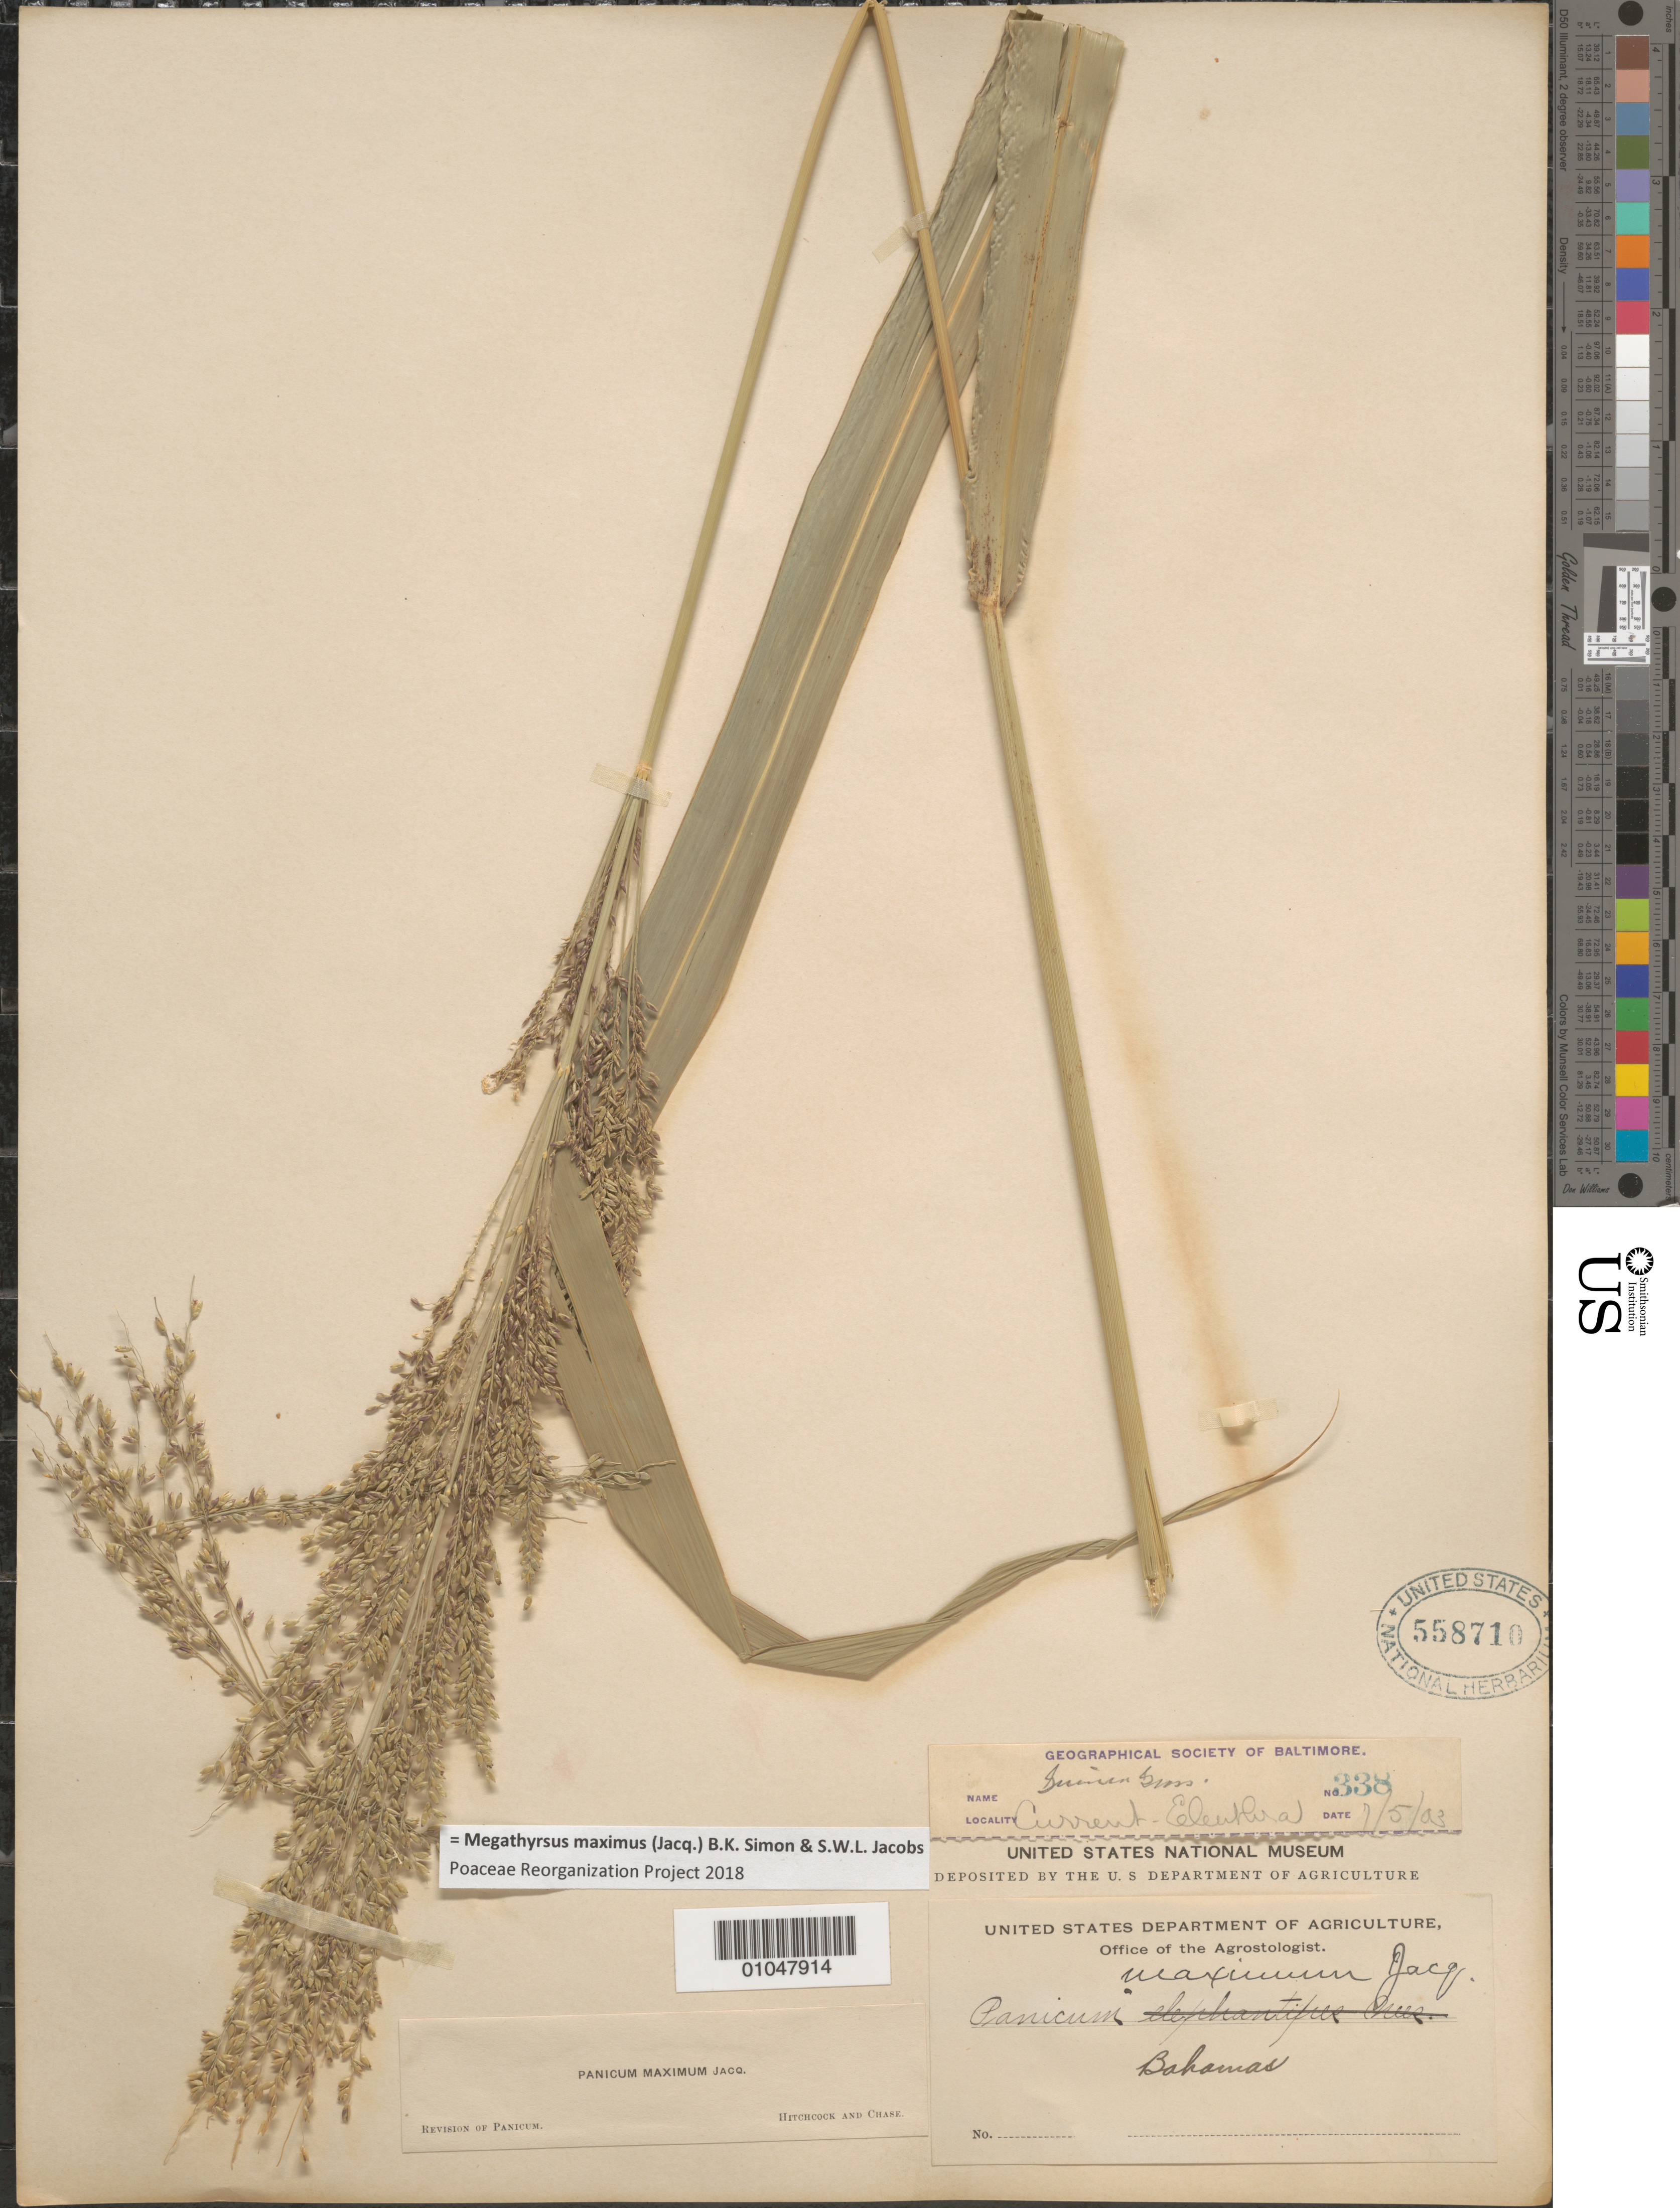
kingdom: Plantae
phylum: Tracheophyta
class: Liliopsida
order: Poales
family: Poaceae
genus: Panicum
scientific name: Panicum maximum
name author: Jacq.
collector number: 338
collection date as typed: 07 May 1903 or 05 Jul 1903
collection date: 1903-05-07 or 1903-07-05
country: Bahamas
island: Harbour I.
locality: Current, Eleuthra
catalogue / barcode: US 558710